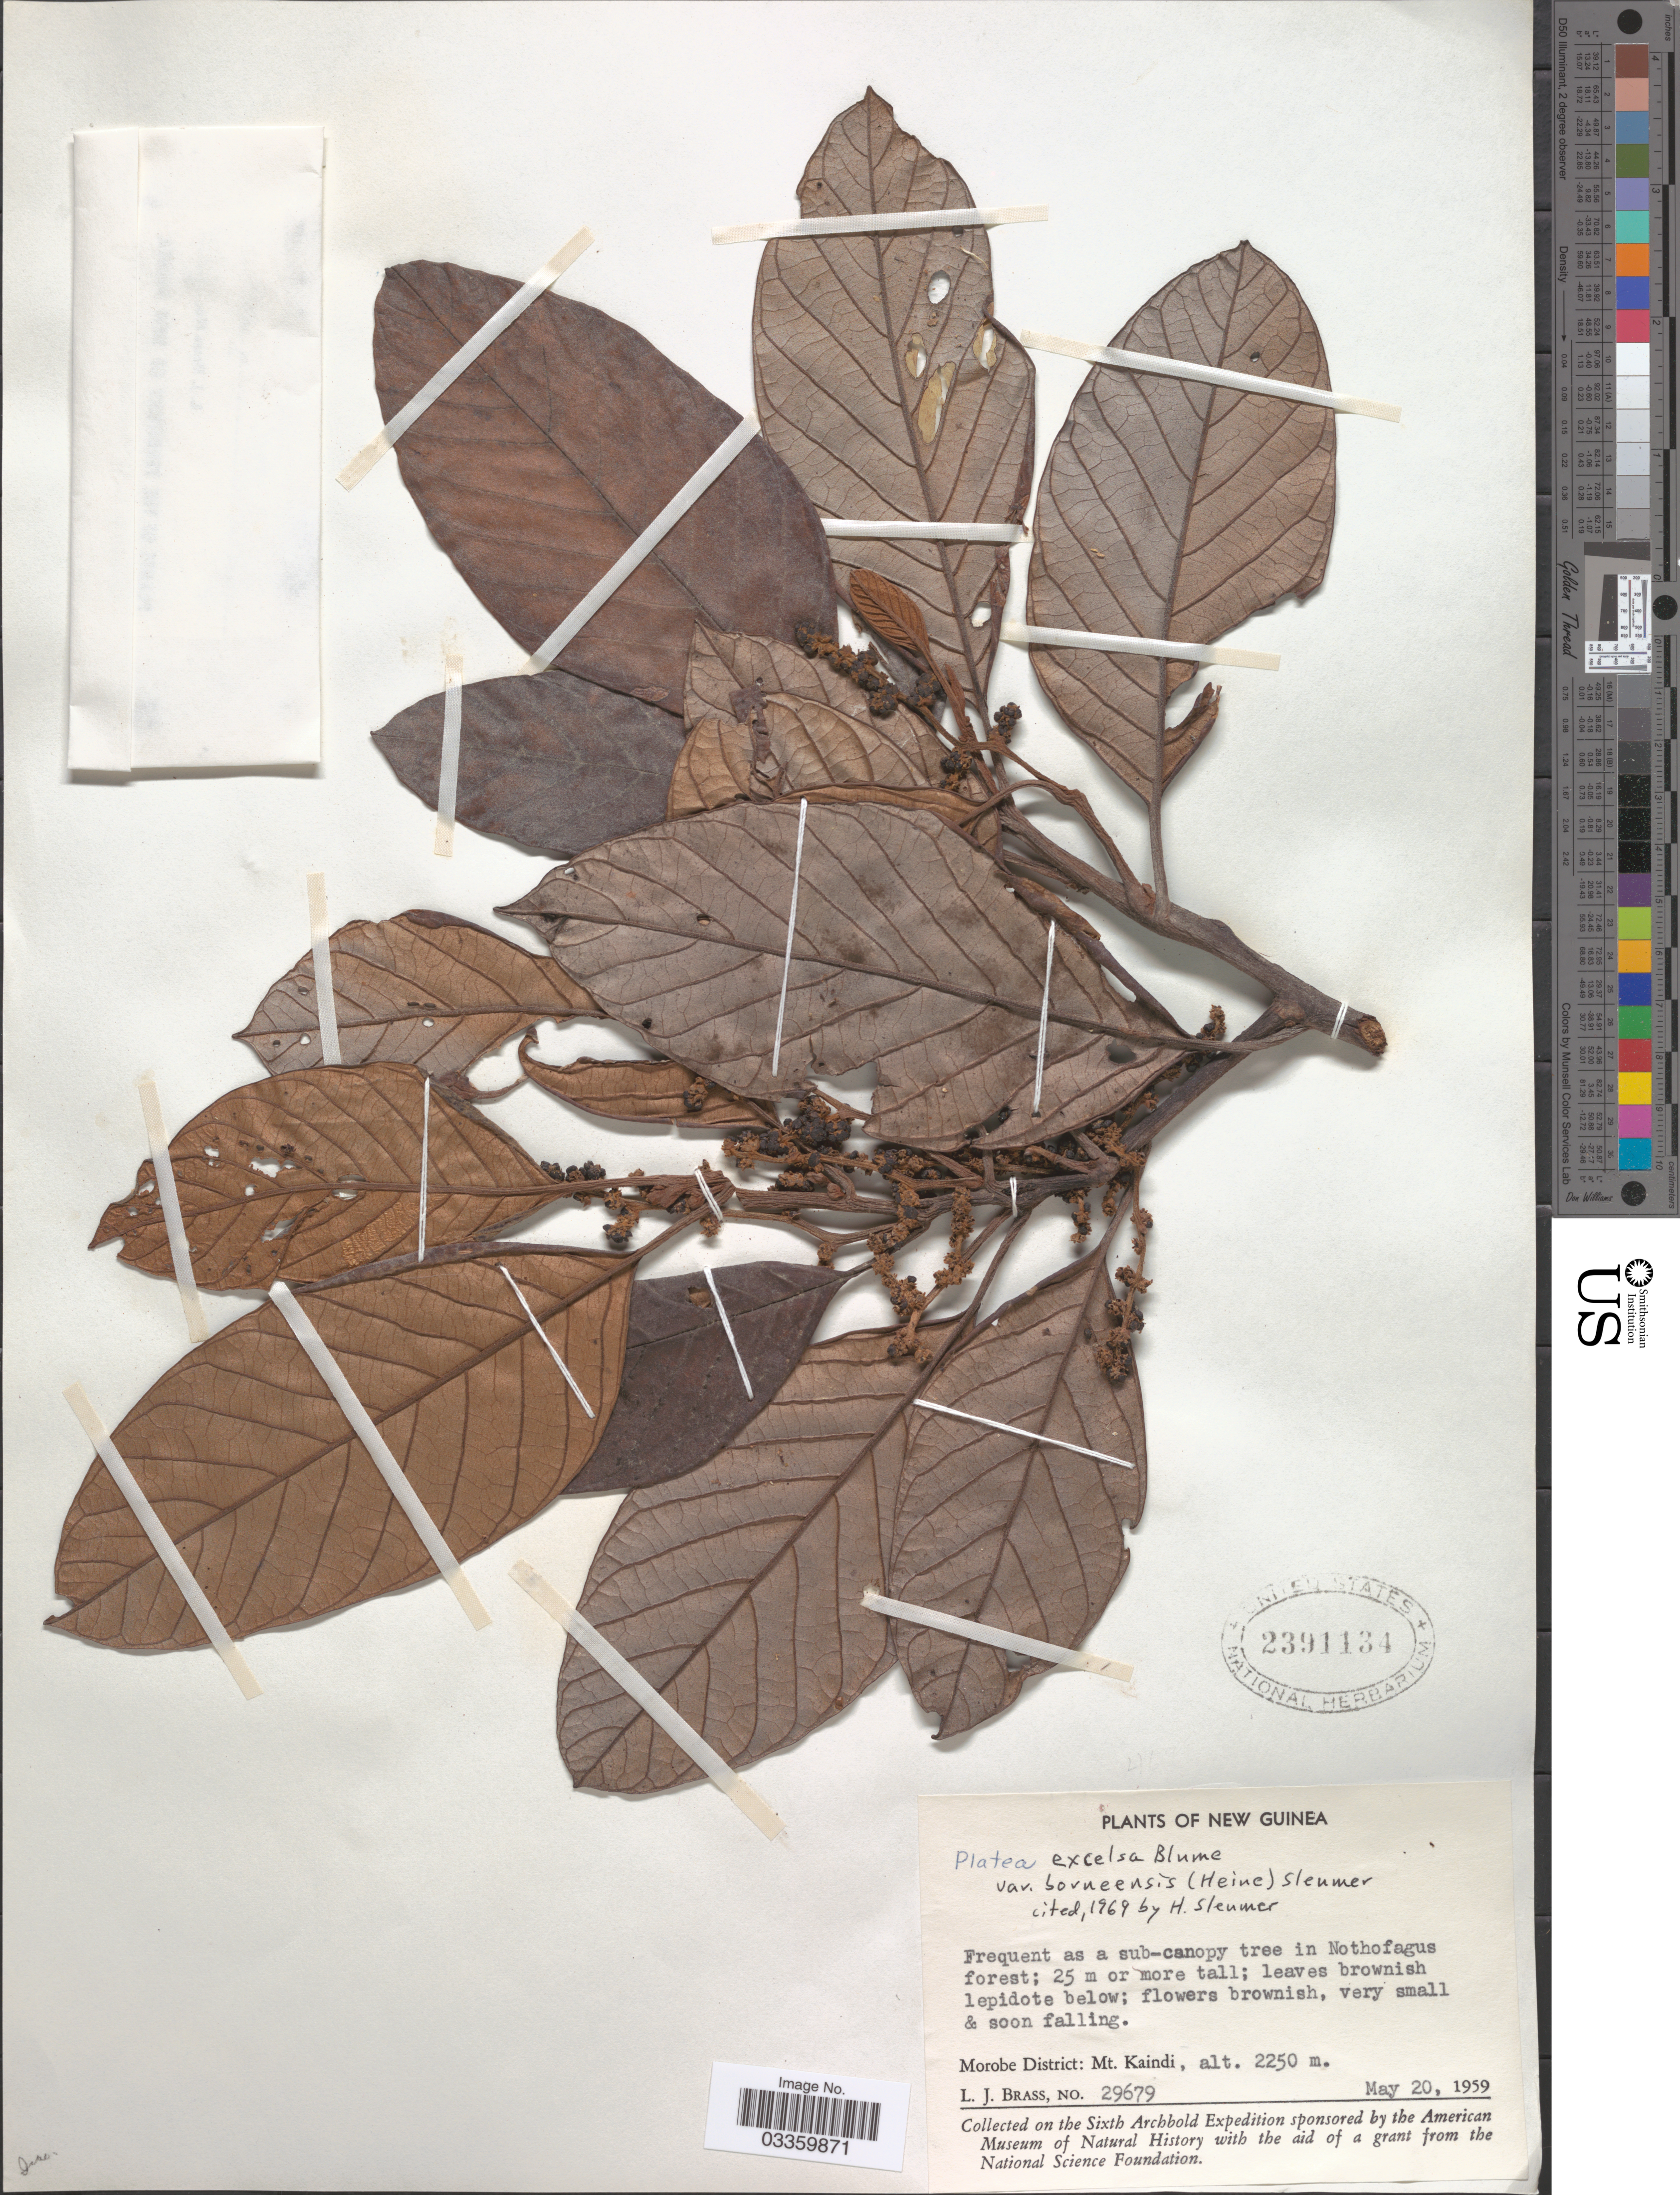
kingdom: Plantae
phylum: Tracheophyta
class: Magnoliopsida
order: Metteniusales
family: Metteniusaceae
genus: Platea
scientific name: Platea excelsa var. borneensia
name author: (Blume) Sleumer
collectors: L. J. Brass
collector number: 29679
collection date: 1959-05-20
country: Papua New Guinea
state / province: Morobe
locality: New Guinea. Morobe District: Mt. Kaindi.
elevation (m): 2250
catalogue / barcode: US 2391134